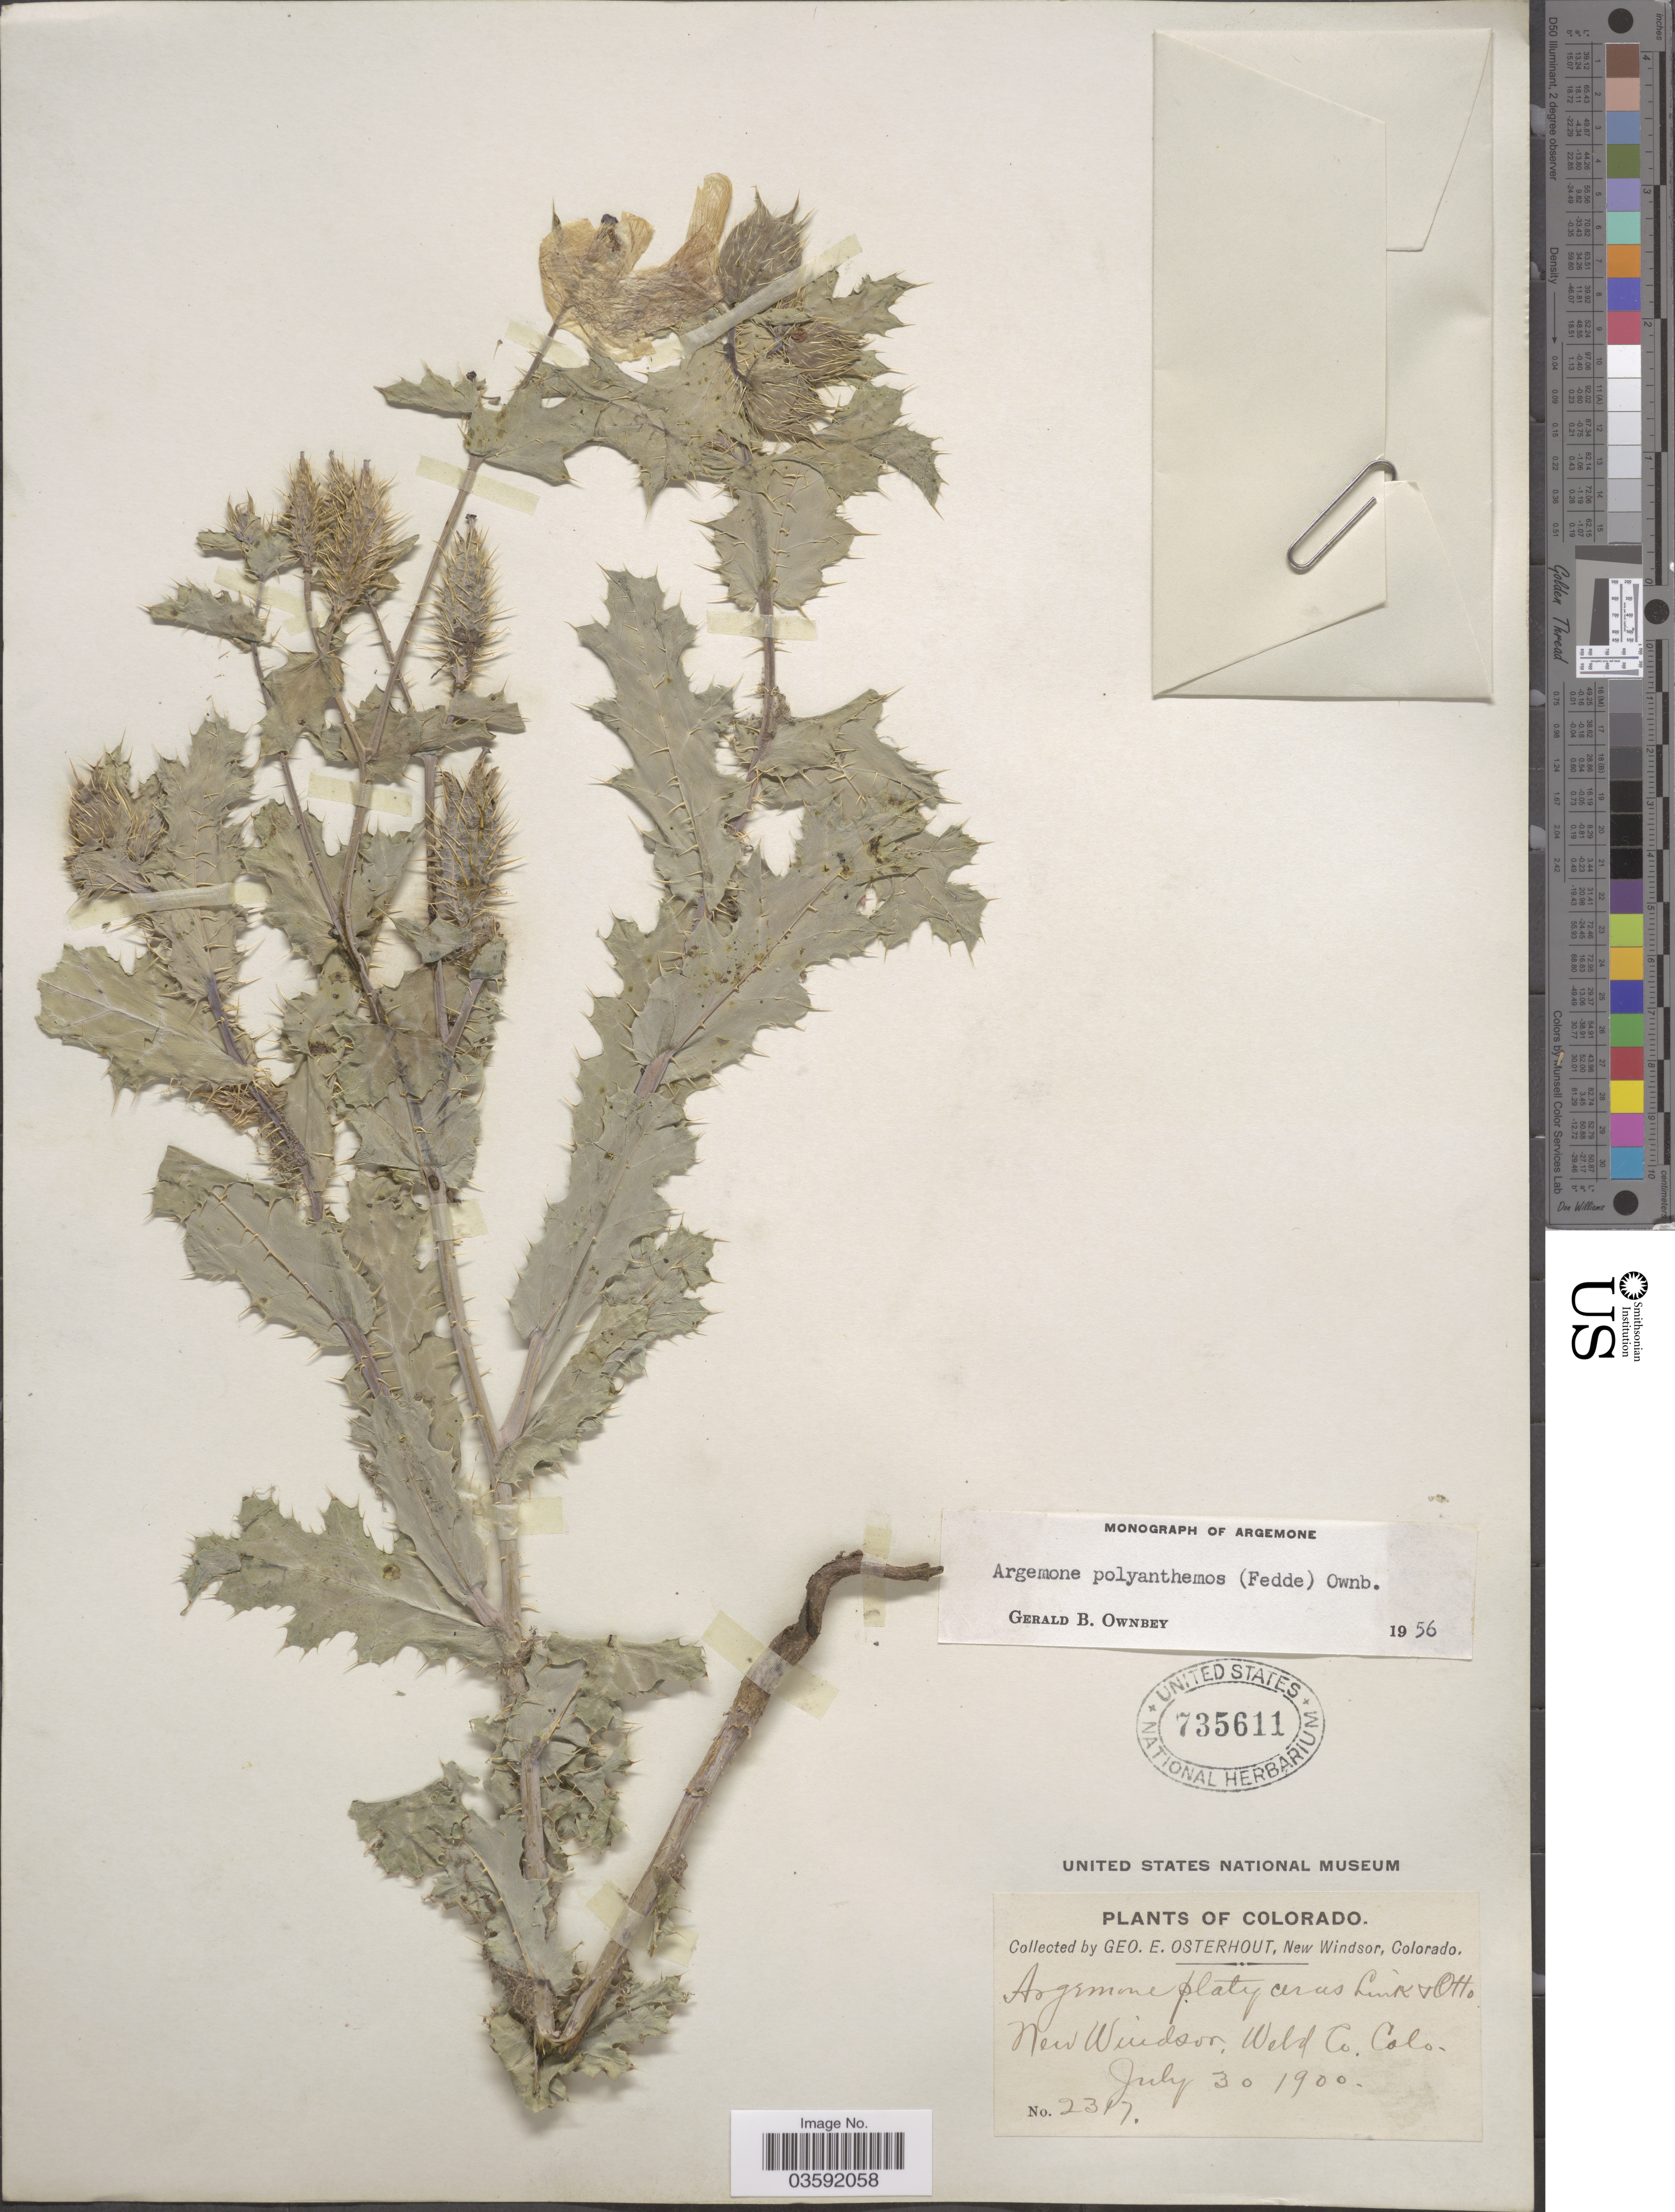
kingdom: Plantae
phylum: Tracheophyta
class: Magnoliopsida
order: Ranunculales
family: Papaveraceae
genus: Argemone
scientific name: Argemone polyanthemos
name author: (Fedde) G.B. Ownbey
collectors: G. Osterhout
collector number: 2317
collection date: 1900-07-30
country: United States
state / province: Colorado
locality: New Windsor, Weld Co.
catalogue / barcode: US 735611